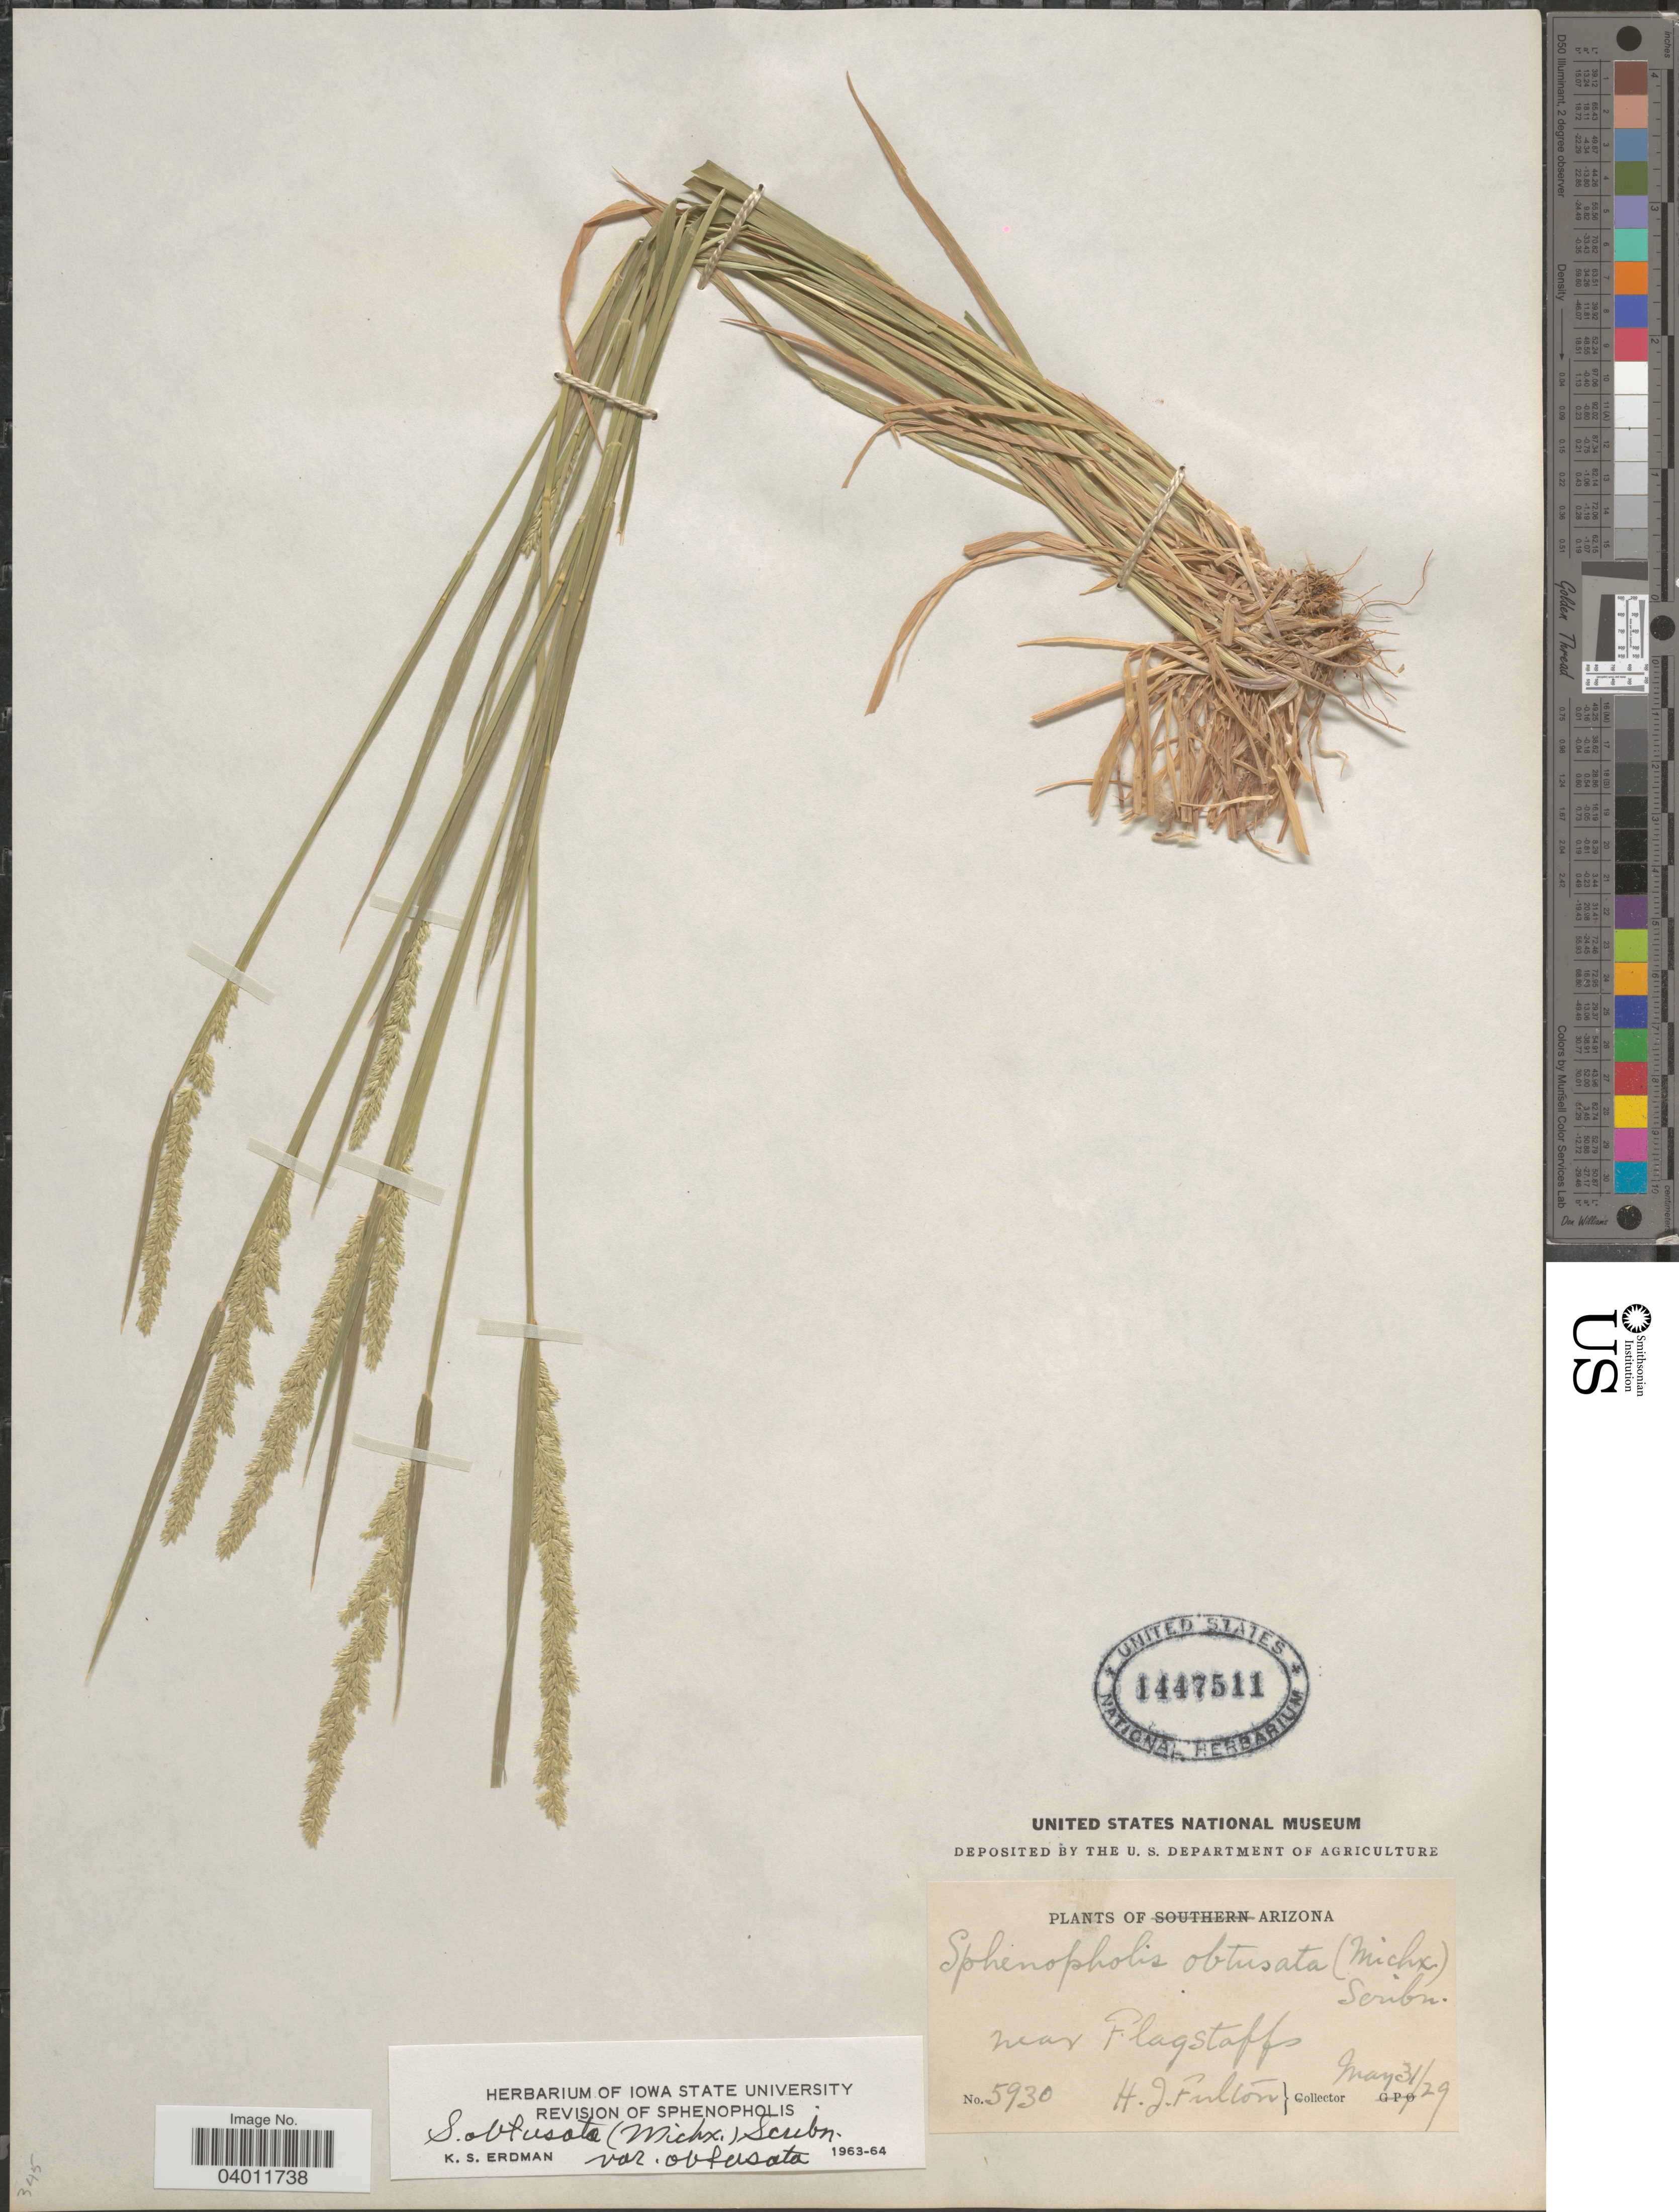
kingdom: Plantae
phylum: Tracheophyta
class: Liliopsida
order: Poales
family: Poaceae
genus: Sphenopholis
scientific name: Sphenopholis obtusata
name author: (Michx.) Scribn.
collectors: H. Fulton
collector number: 5930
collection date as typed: Transcribed d/m/y: 31/5/29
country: United States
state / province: Arizona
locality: Near Flagstaffs.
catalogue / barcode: US 1447511